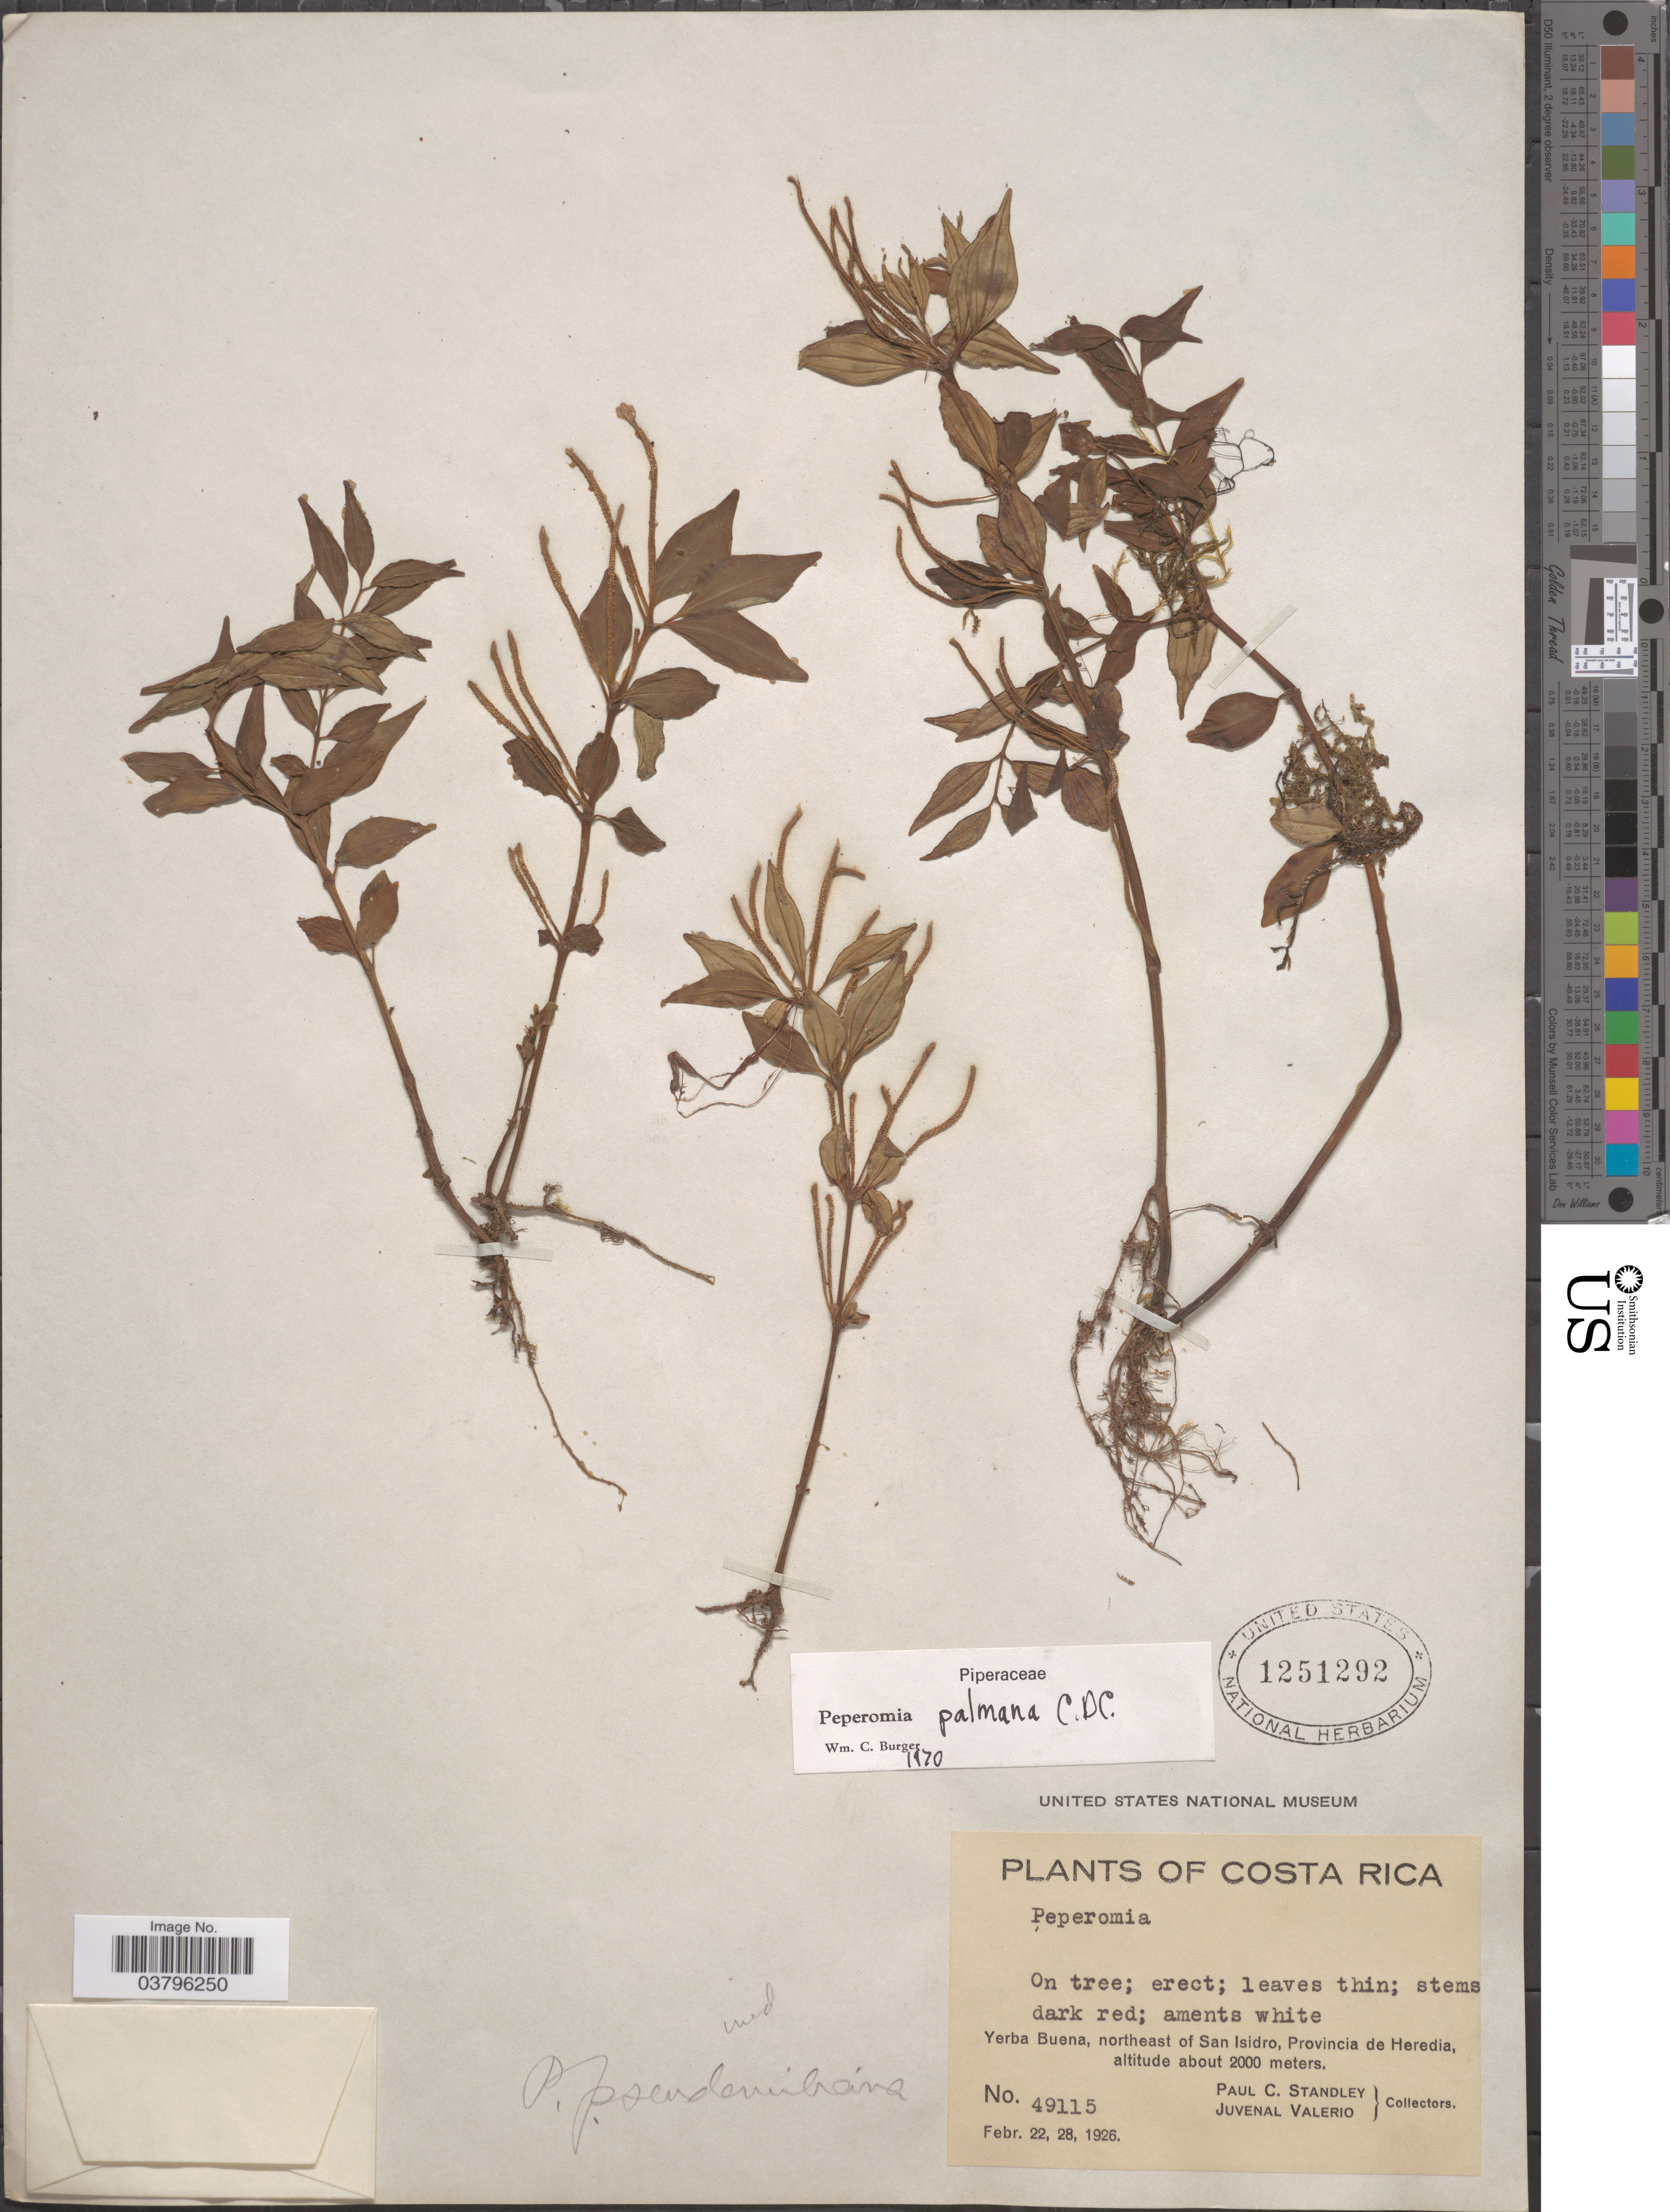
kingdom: Plantae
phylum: Tracheophyta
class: Magnoliopsida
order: Piperales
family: Piperaceae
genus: Peperomia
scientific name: Peperomia palmana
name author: C. DC.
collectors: P. C. Standley & J. Valerio R.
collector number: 49115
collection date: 1926-02-22/1926-02-28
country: Costa Rica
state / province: Heredia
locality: Yerba Buena, northeast of San Isidro.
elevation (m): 2000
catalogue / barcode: US 1251292